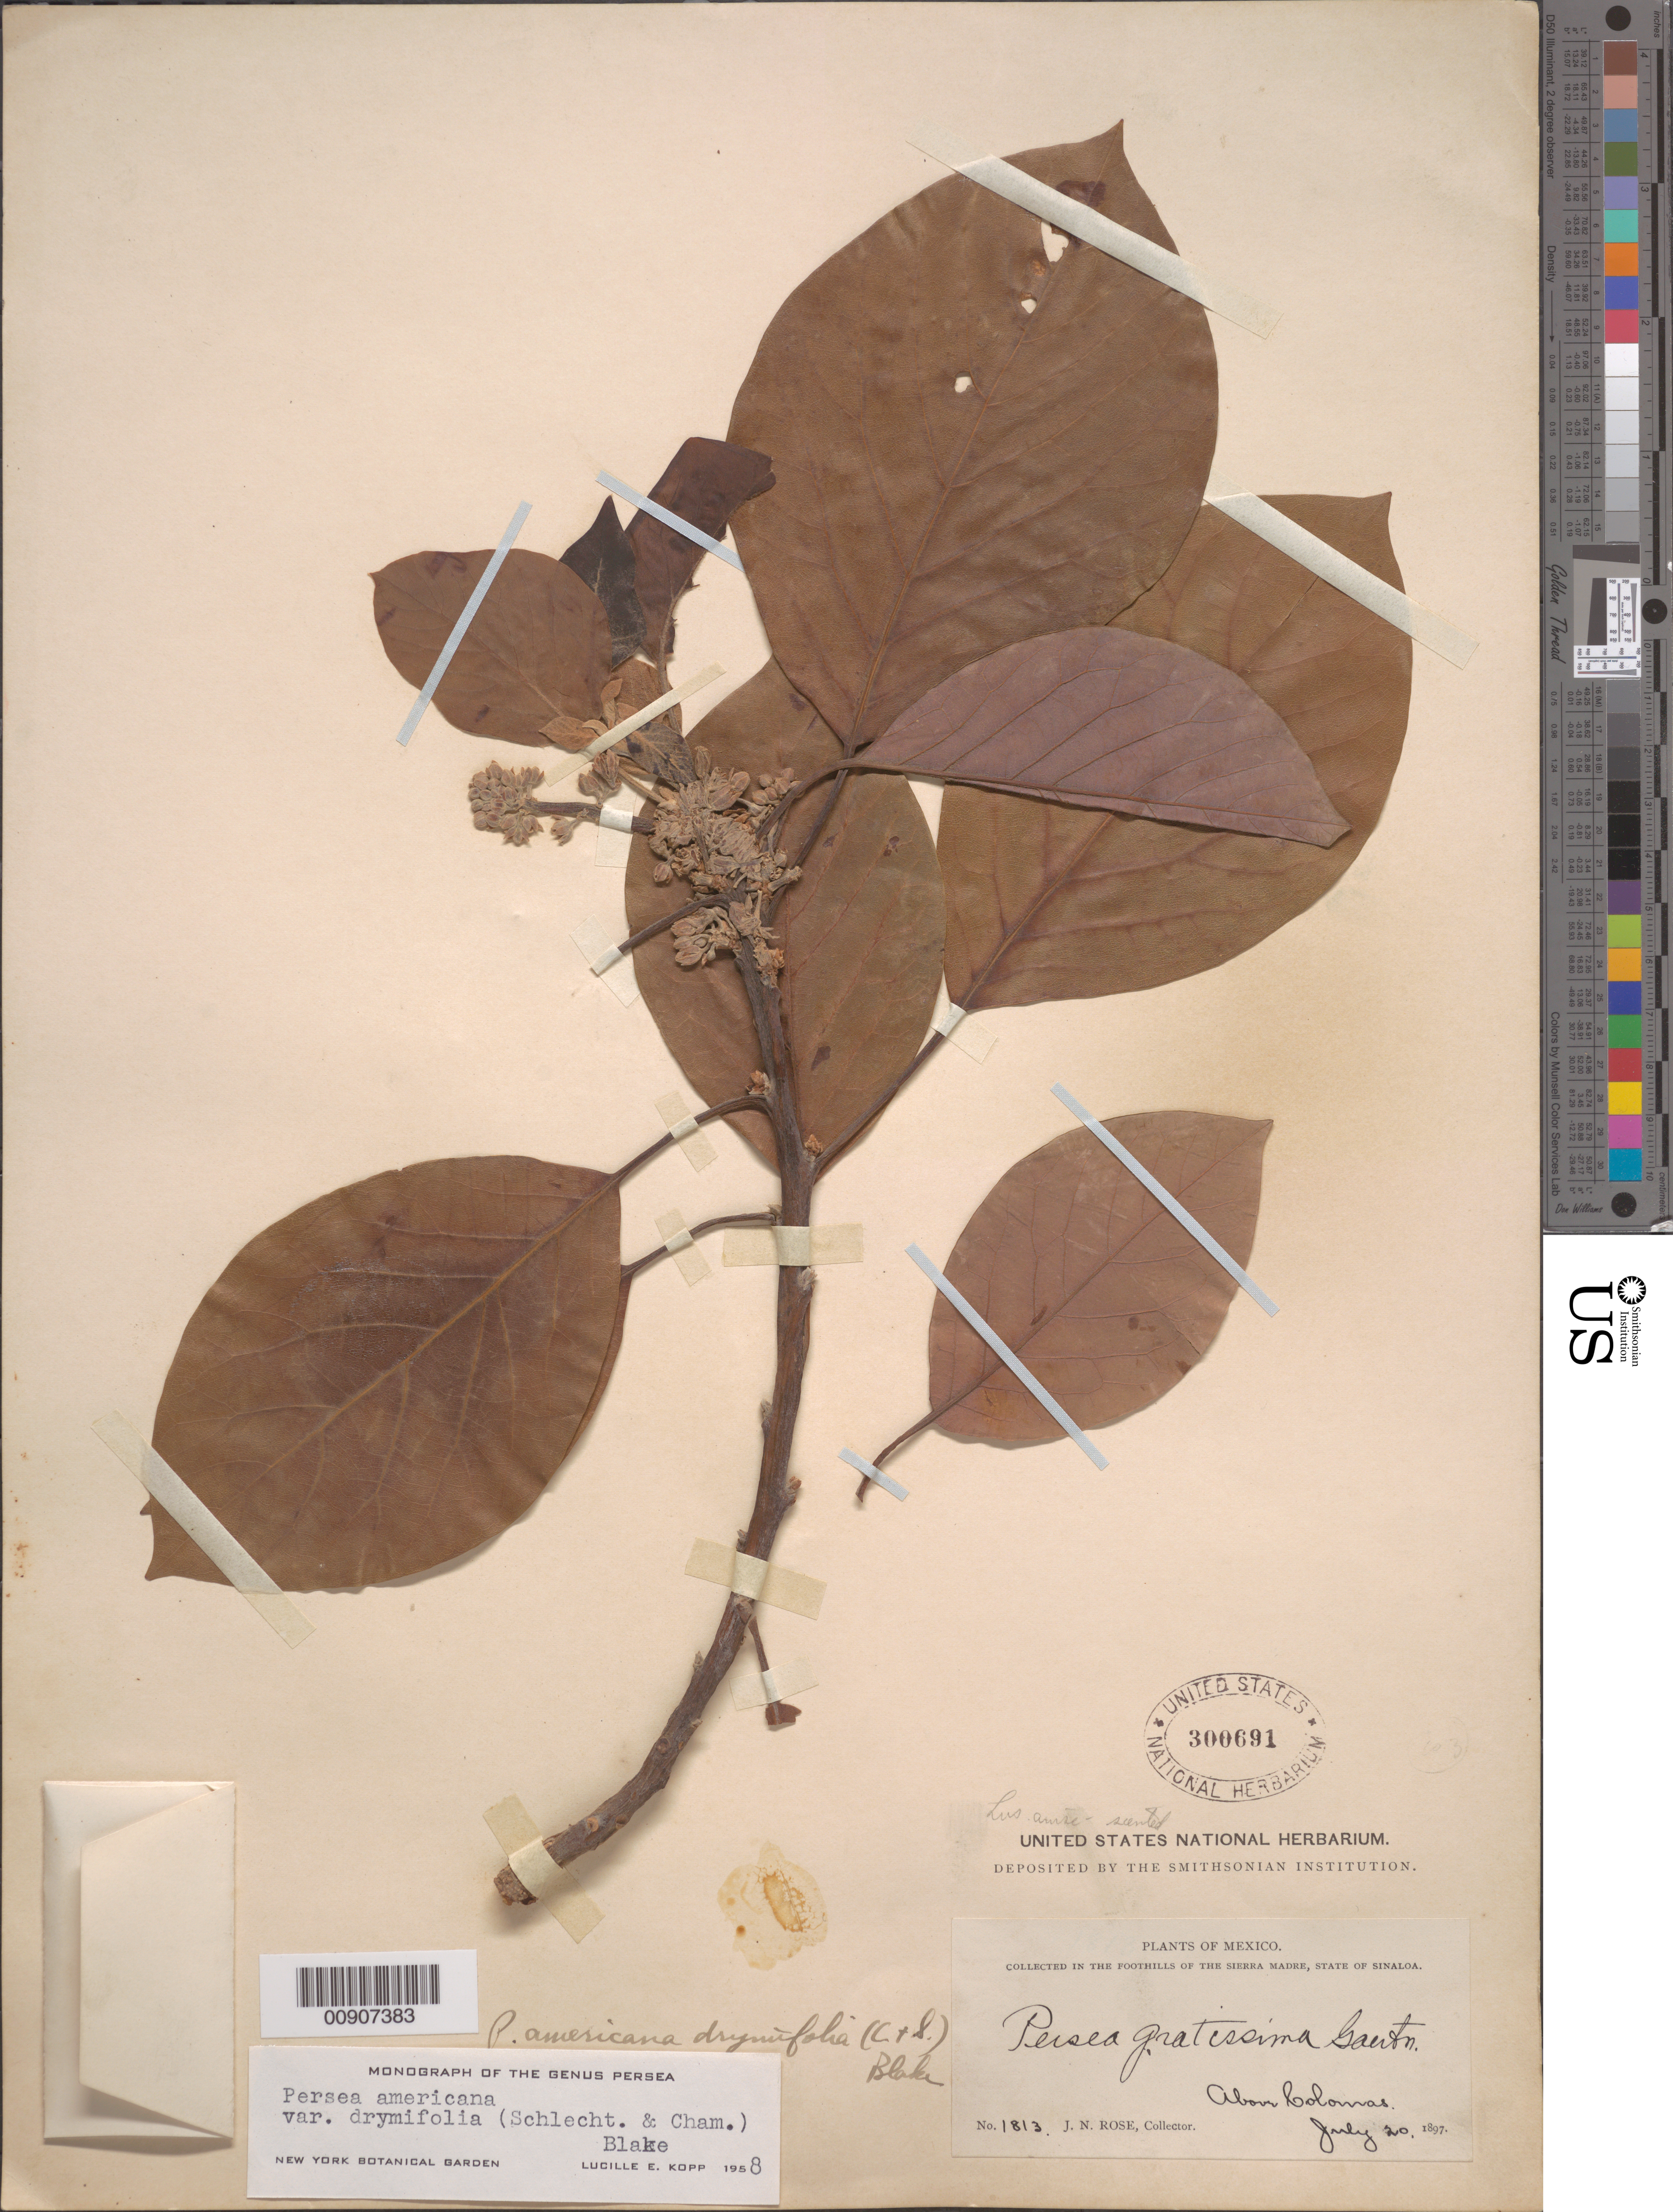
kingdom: Plantae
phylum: Tracheophyta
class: Magnoliopsida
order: Laurales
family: Lauraceae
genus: Persea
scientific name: Persea americana var. drymifolia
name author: (Schltdl. & Cham.) S.F. Blake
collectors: J. N. Rose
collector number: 1813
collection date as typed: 20 Jul 1897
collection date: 1897-07-20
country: Mexico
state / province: Sinaloa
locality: Sinaloa: Above Colomas.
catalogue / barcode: US 300691